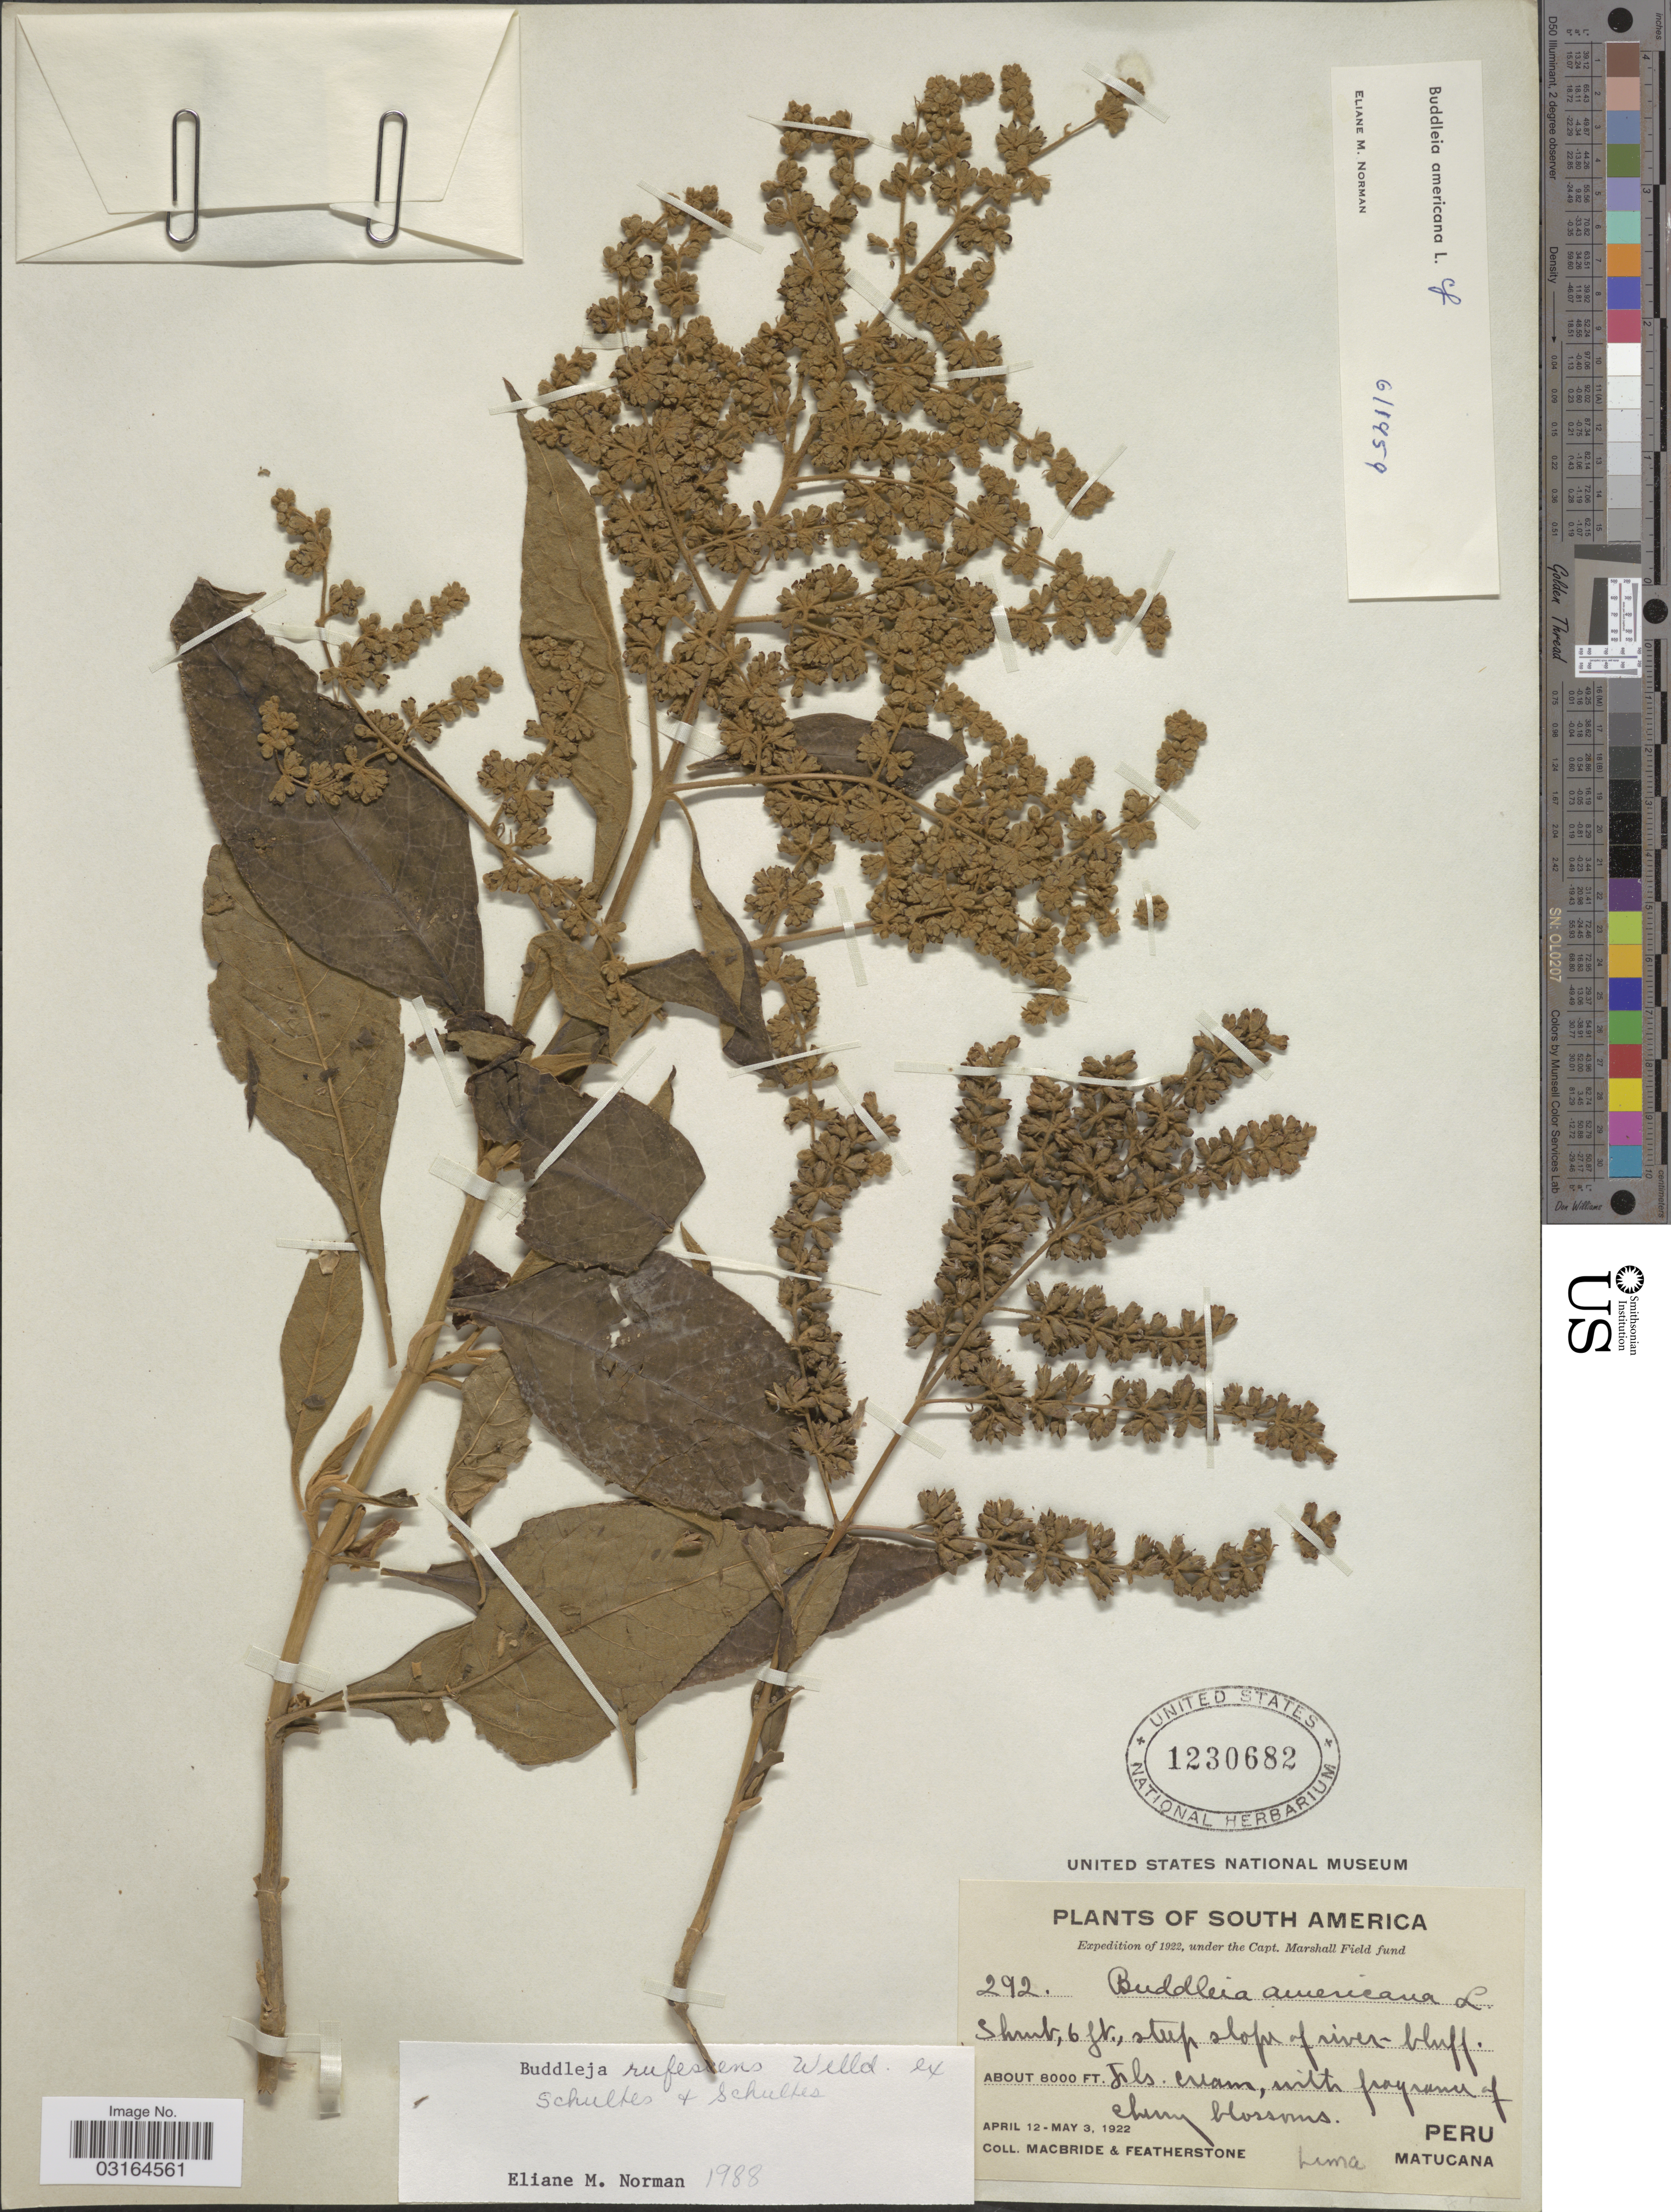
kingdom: Plantae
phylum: Tracheophyta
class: Magnoliopsida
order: Lamiales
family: Scrophulariaceae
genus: Buddleja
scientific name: Buddleja rufescens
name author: Willd.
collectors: Macbride, -- & -. Featherstone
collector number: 292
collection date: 1922-04-12/1922-05-03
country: Peru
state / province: Lima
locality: Matucana.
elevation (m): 2438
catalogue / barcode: US 1230682